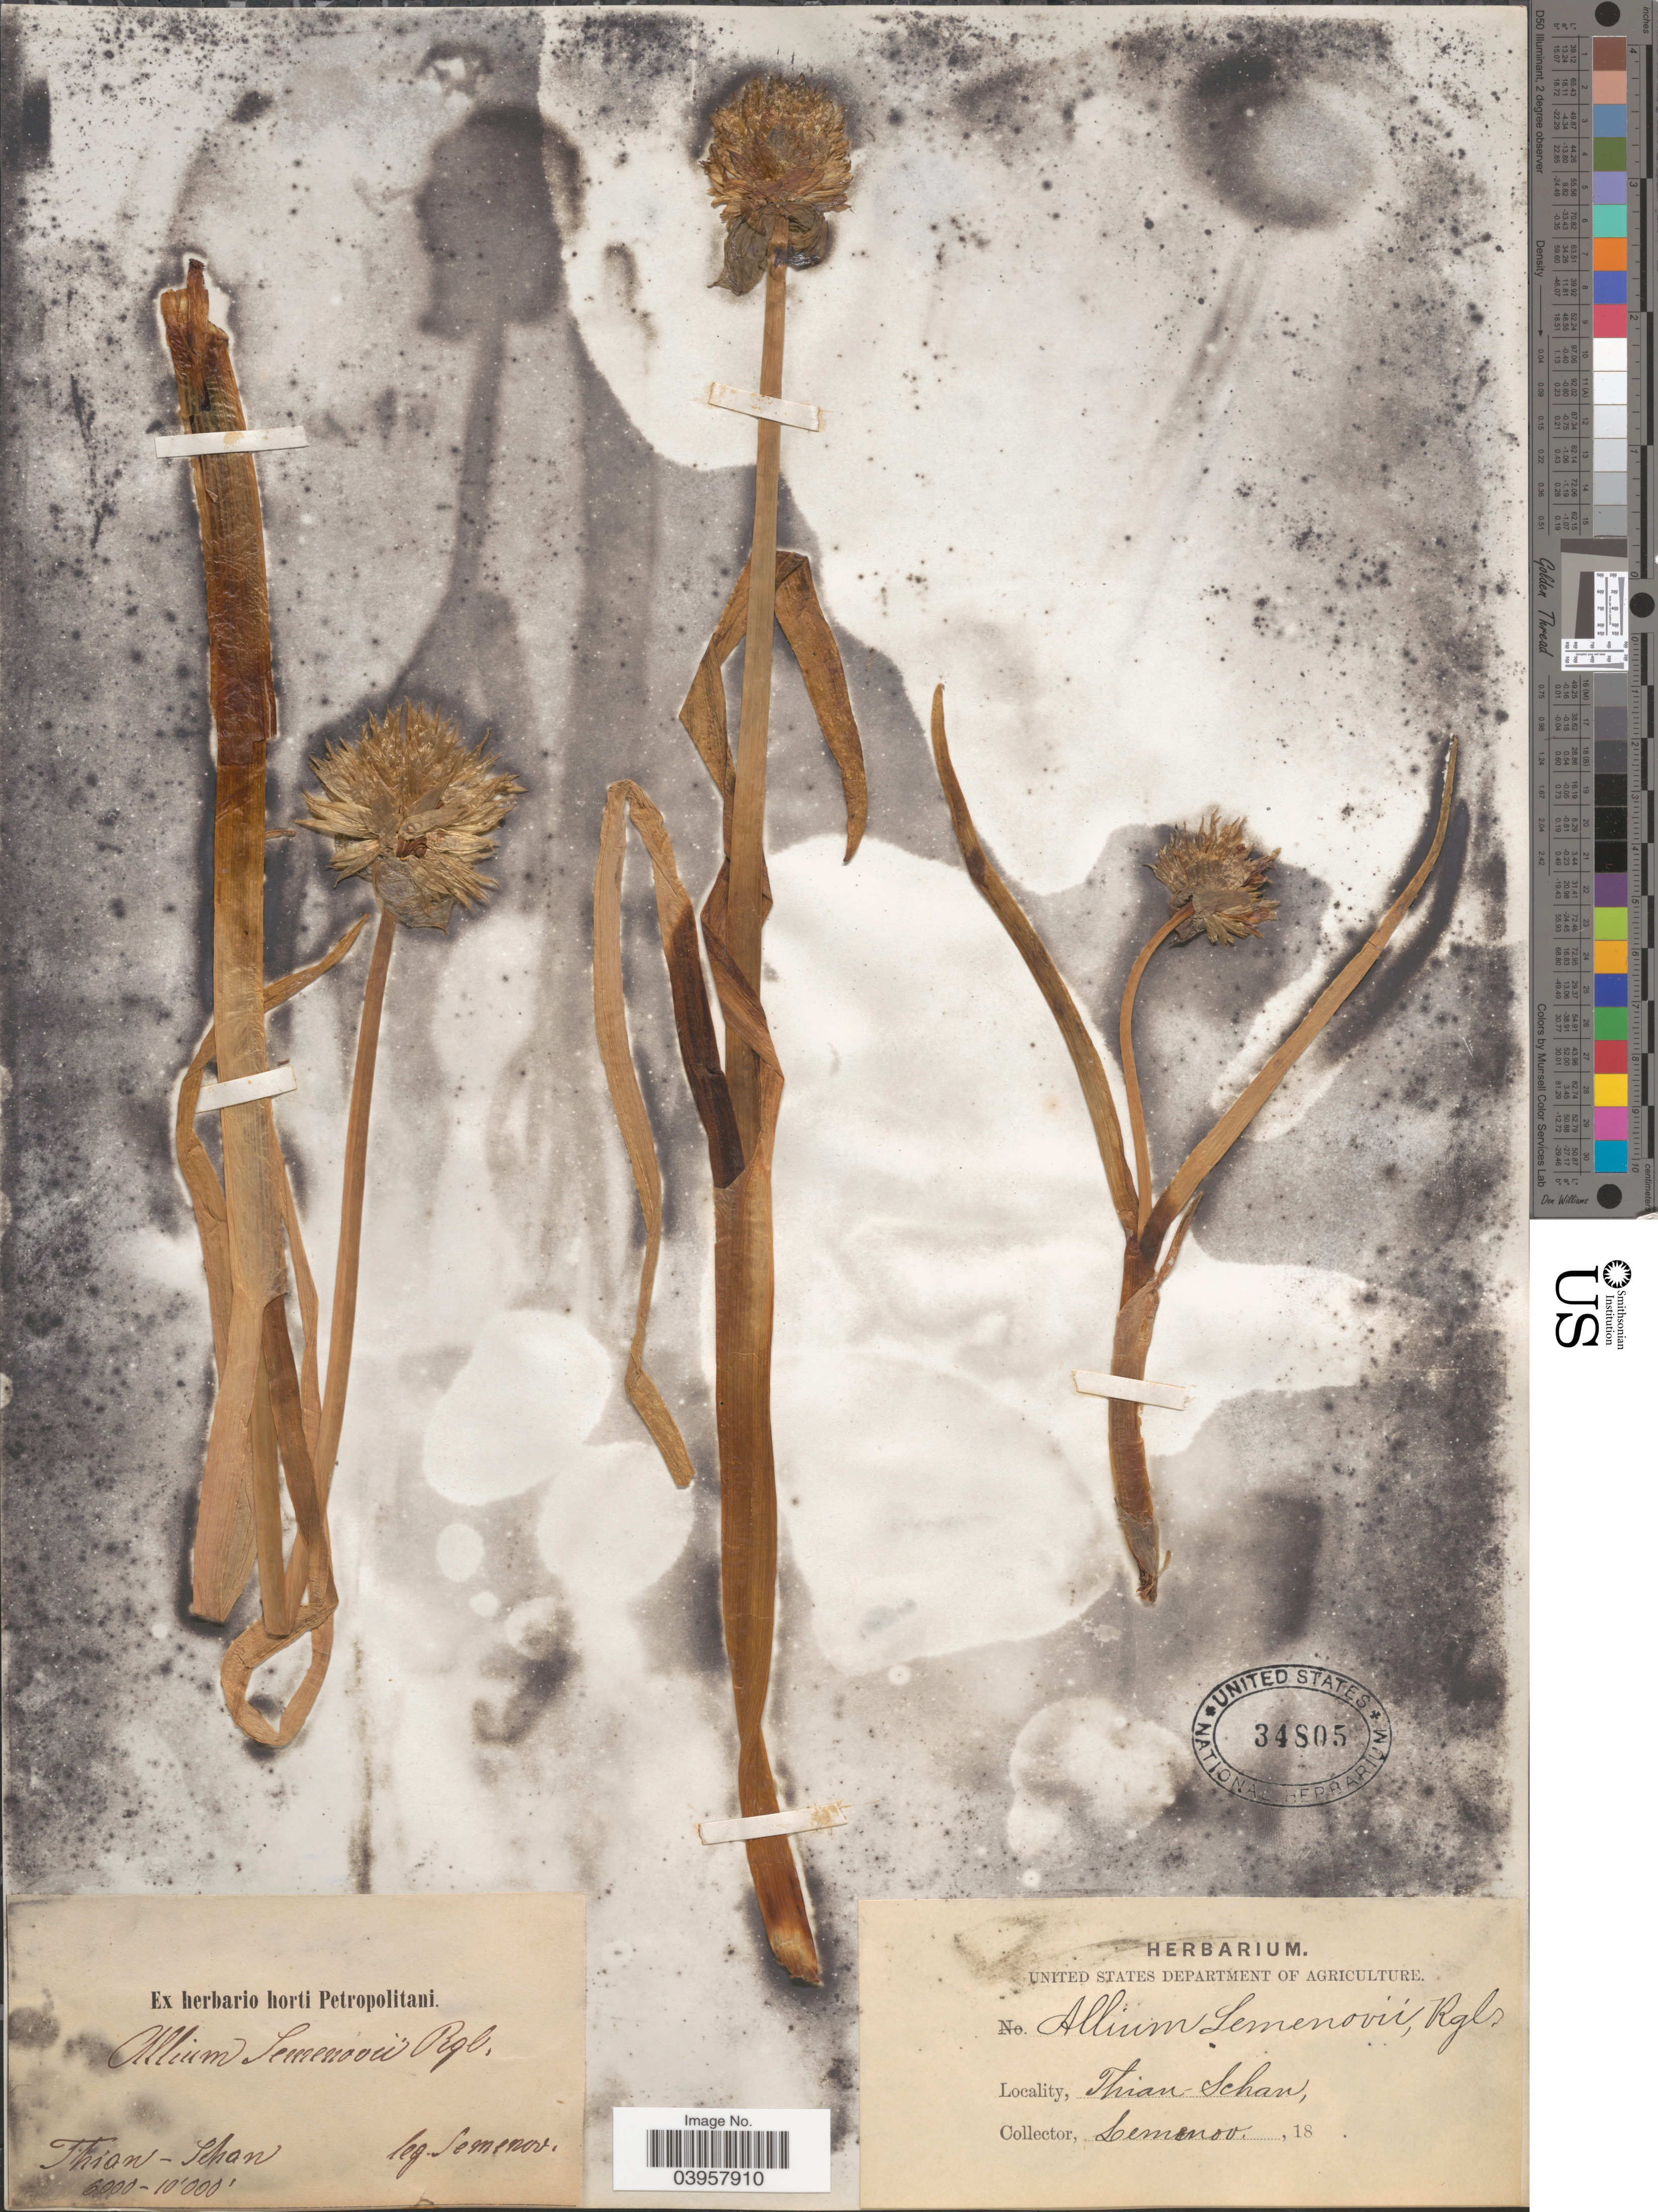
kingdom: Plantae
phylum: Tracheophyta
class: Liliopsida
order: Asparagales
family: Amaryllidaceae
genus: Allium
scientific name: Allium semenovii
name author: Regel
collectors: P. P. Semenov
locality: Thian-Schan.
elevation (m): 1829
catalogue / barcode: US 34805